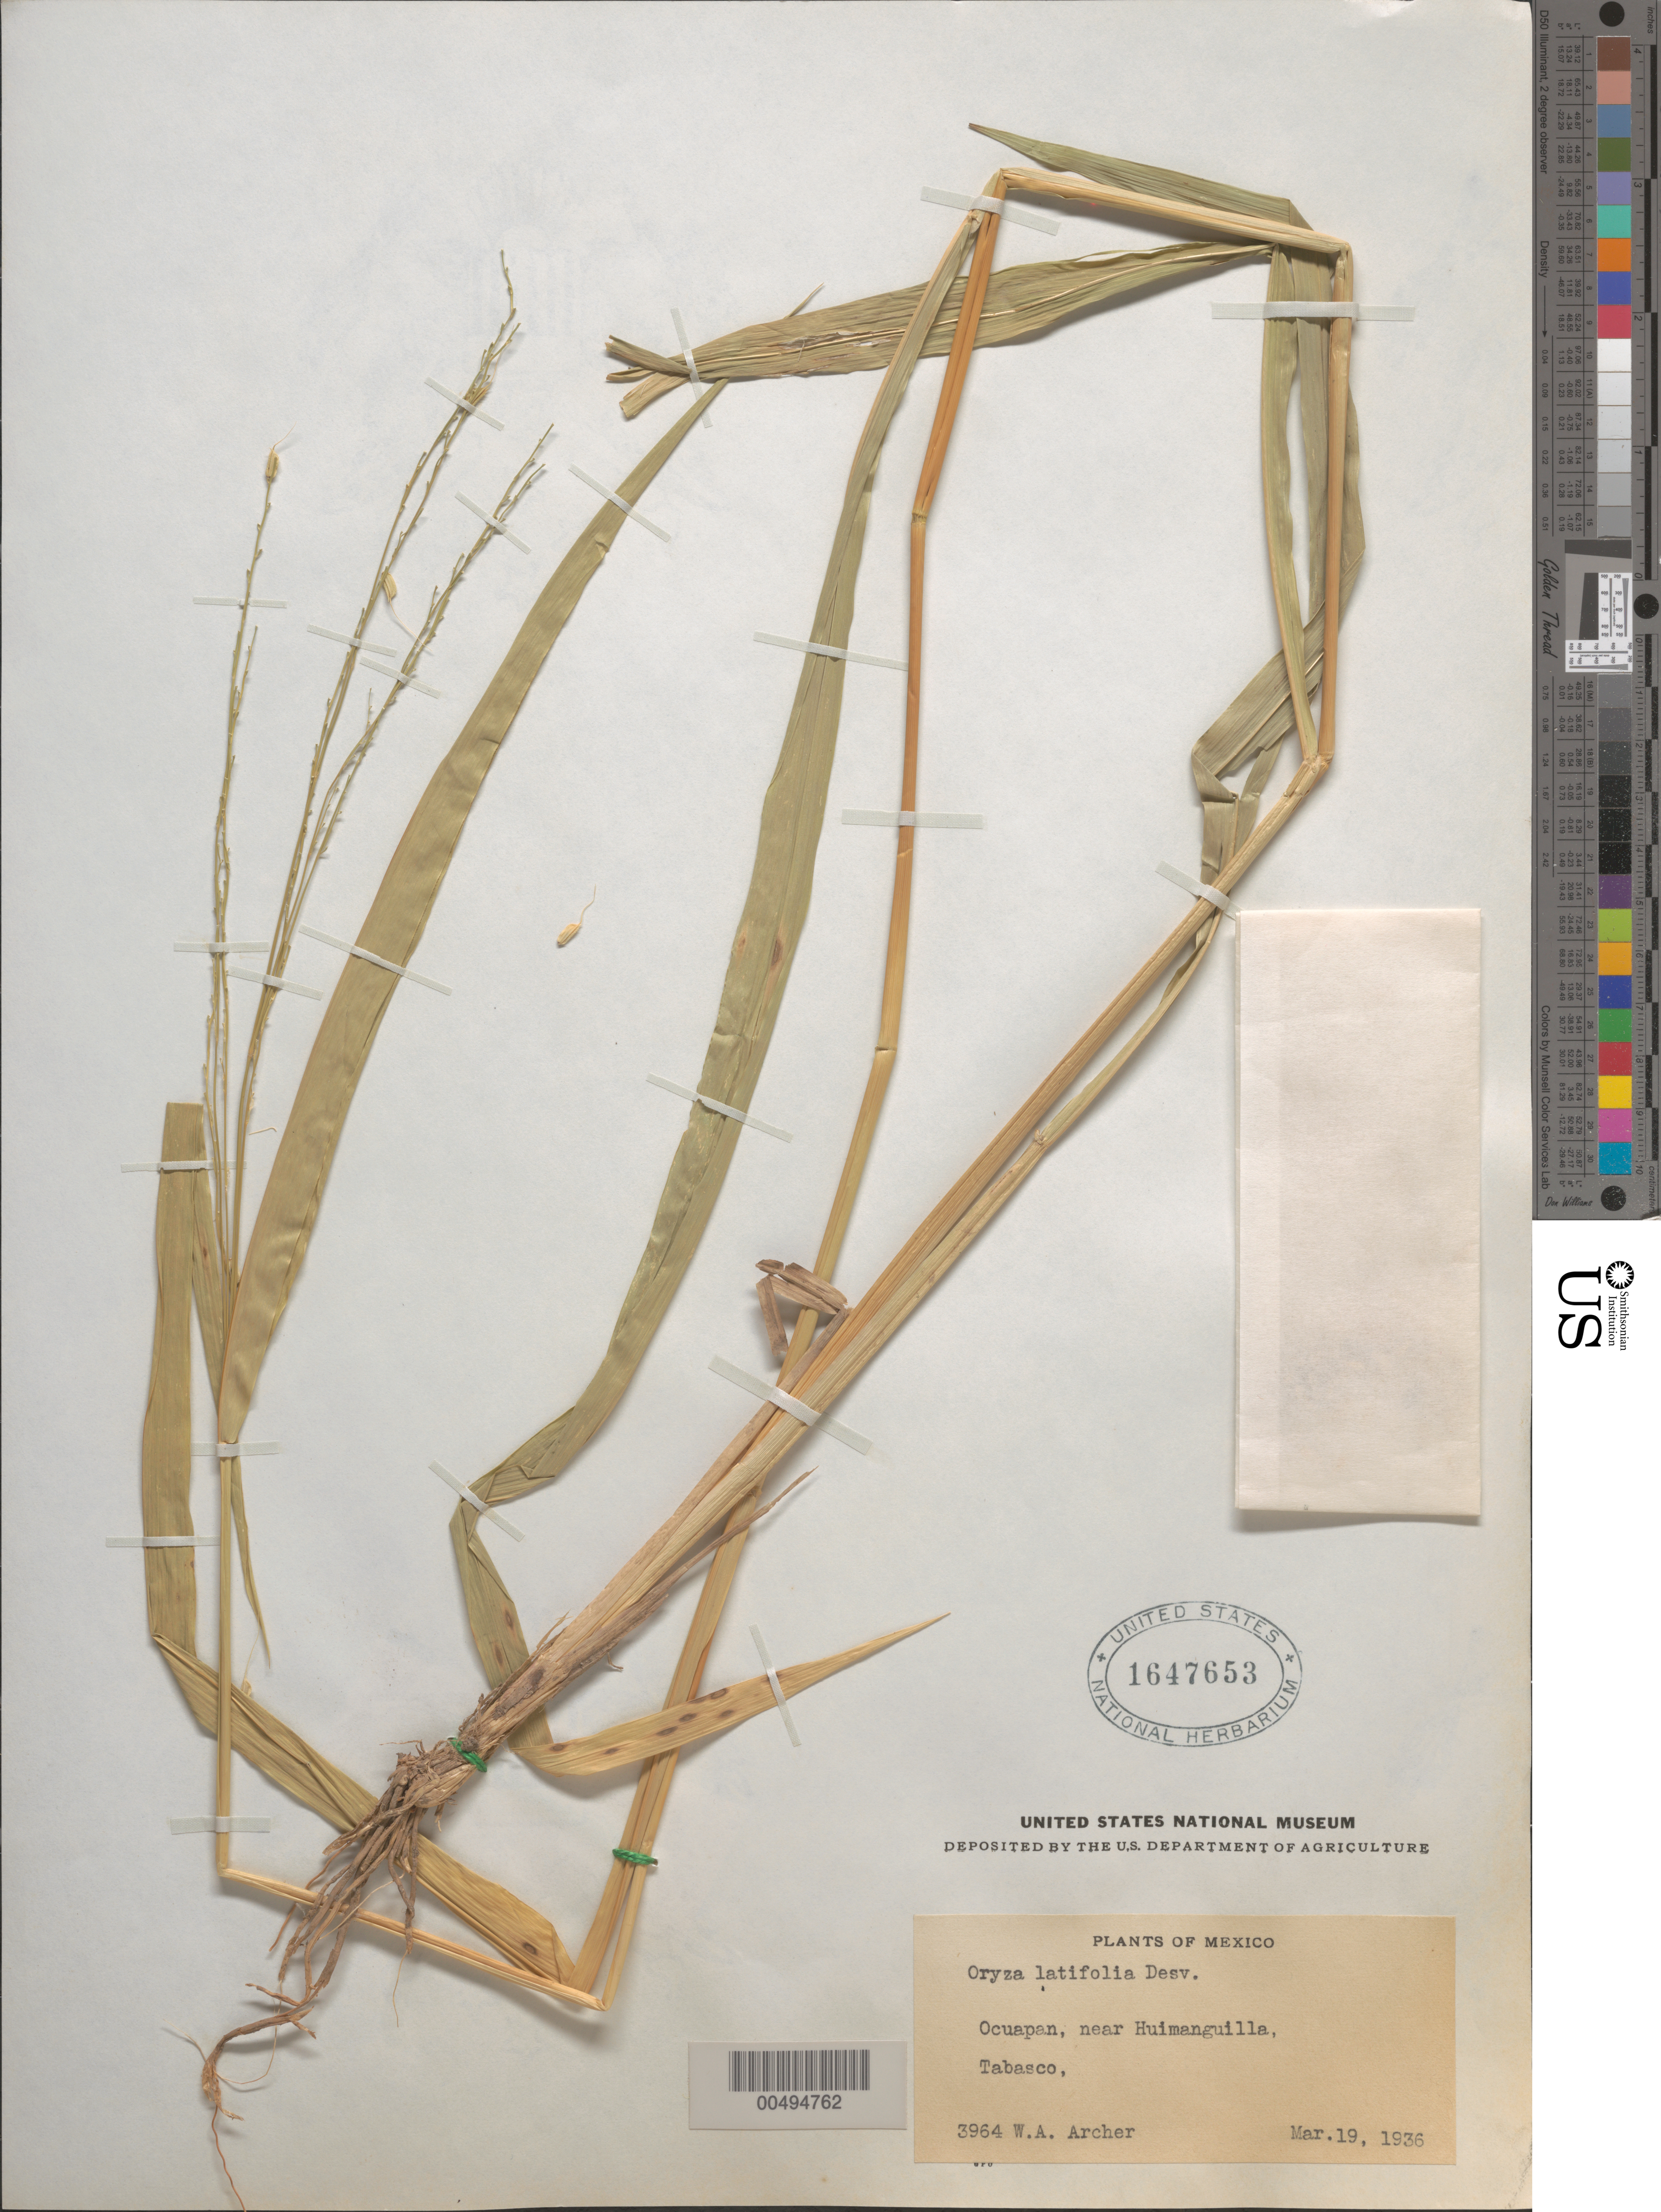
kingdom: Plantae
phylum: Tracheophyta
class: Liliopsida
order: Poales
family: Poaceae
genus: Oryza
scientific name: Oryza latifolia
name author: Desv.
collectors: W. A. Archer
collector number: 3964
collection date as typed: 19 Mar 1936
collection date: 1936-03-19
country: Mexico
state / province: Tabasco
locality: Ocuapan, near Huimanguilla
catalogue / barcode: US 1647653